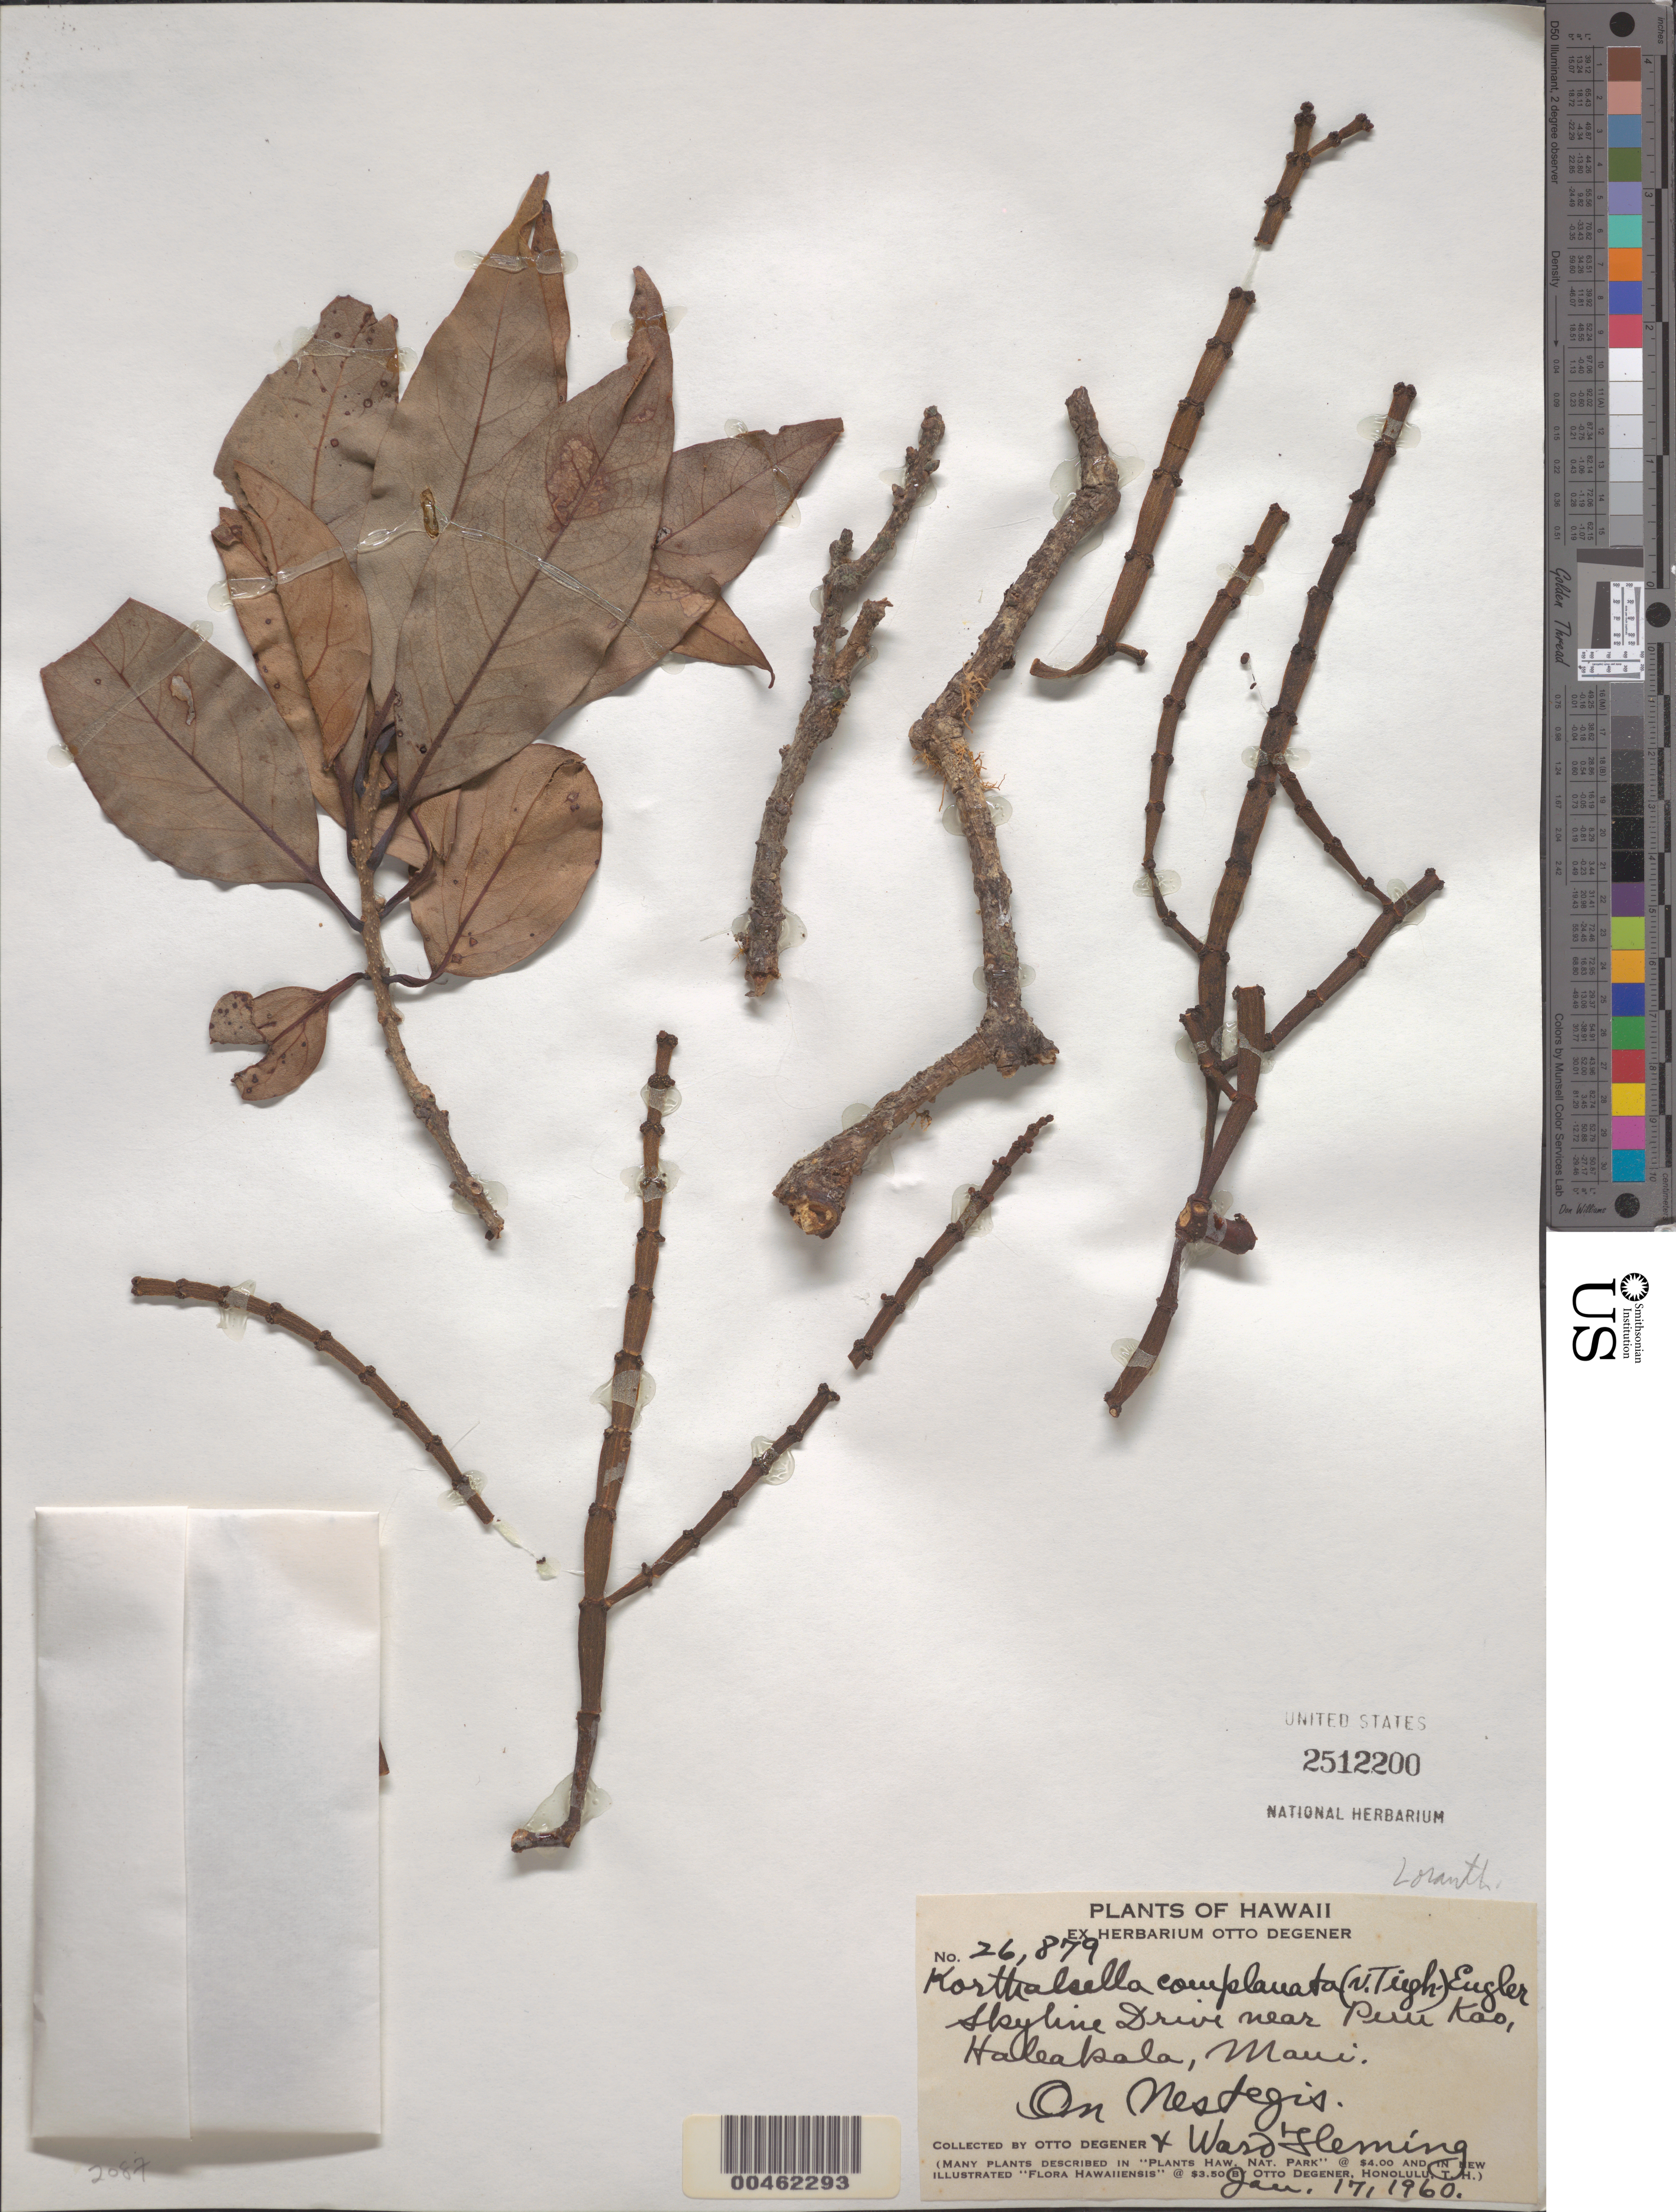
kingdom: Plantae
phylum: Tracheophyta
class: Magnoliopsida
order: Santalales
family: Viscaceae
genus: Korthalsella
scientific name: Korthalsella complanata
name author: (Tiegh.) Engl.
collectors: O. Degener & W. Fleming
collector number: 26879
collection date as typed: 17 Jan 1960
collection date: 1960-01-17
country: United States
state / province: Hawaii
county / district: Maui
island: Maui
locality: Skyline Drive near Puu Kao, Haleakala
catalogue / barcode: US 2512200